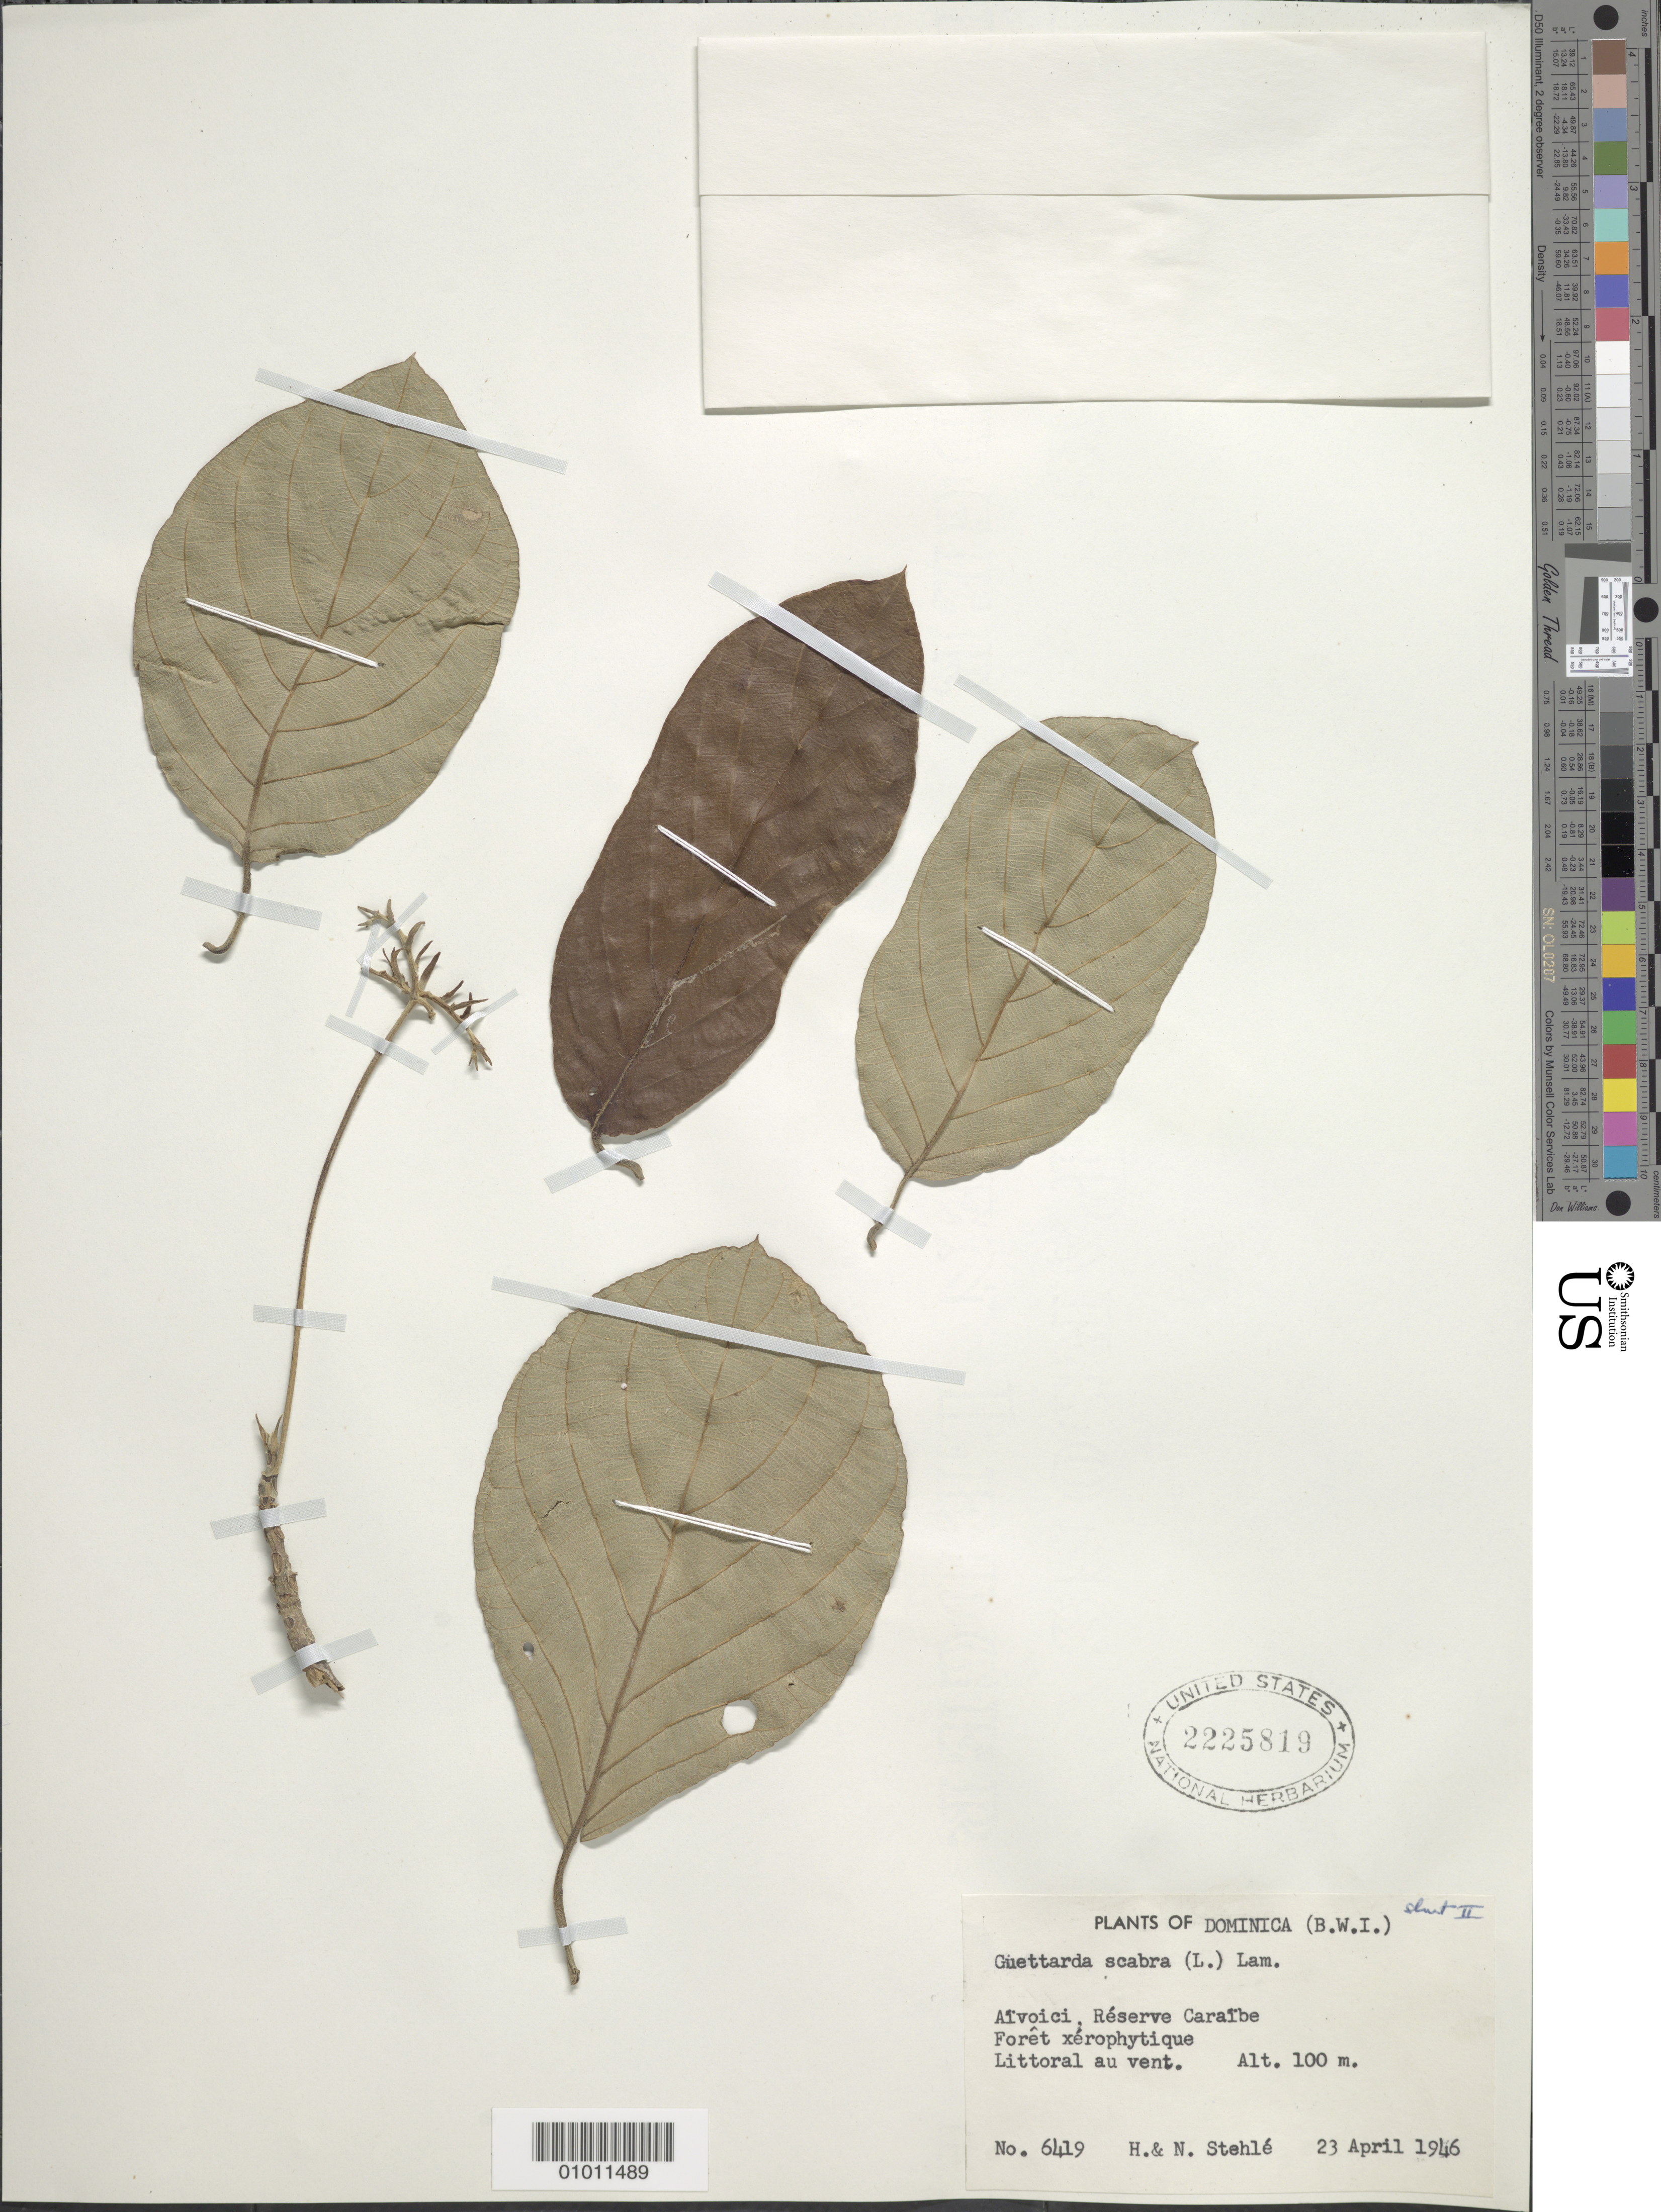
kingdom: Plantae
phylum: Tracheophyta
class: Magnoliopsida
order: Gentianales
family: Rubiaceae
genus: Guettarda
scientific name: Guettarda scabra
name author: (L.) Vent.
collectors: H. Stehlé & M. Stehlé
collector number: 6419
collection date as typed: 23 Apr 1946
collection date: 1946-04-23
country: Dominica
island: Dominica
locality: Aïvoici Réserve Caraïbe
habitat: Forêt xérophytique; littoral au Vent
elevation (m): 100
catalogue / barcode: US 2225819